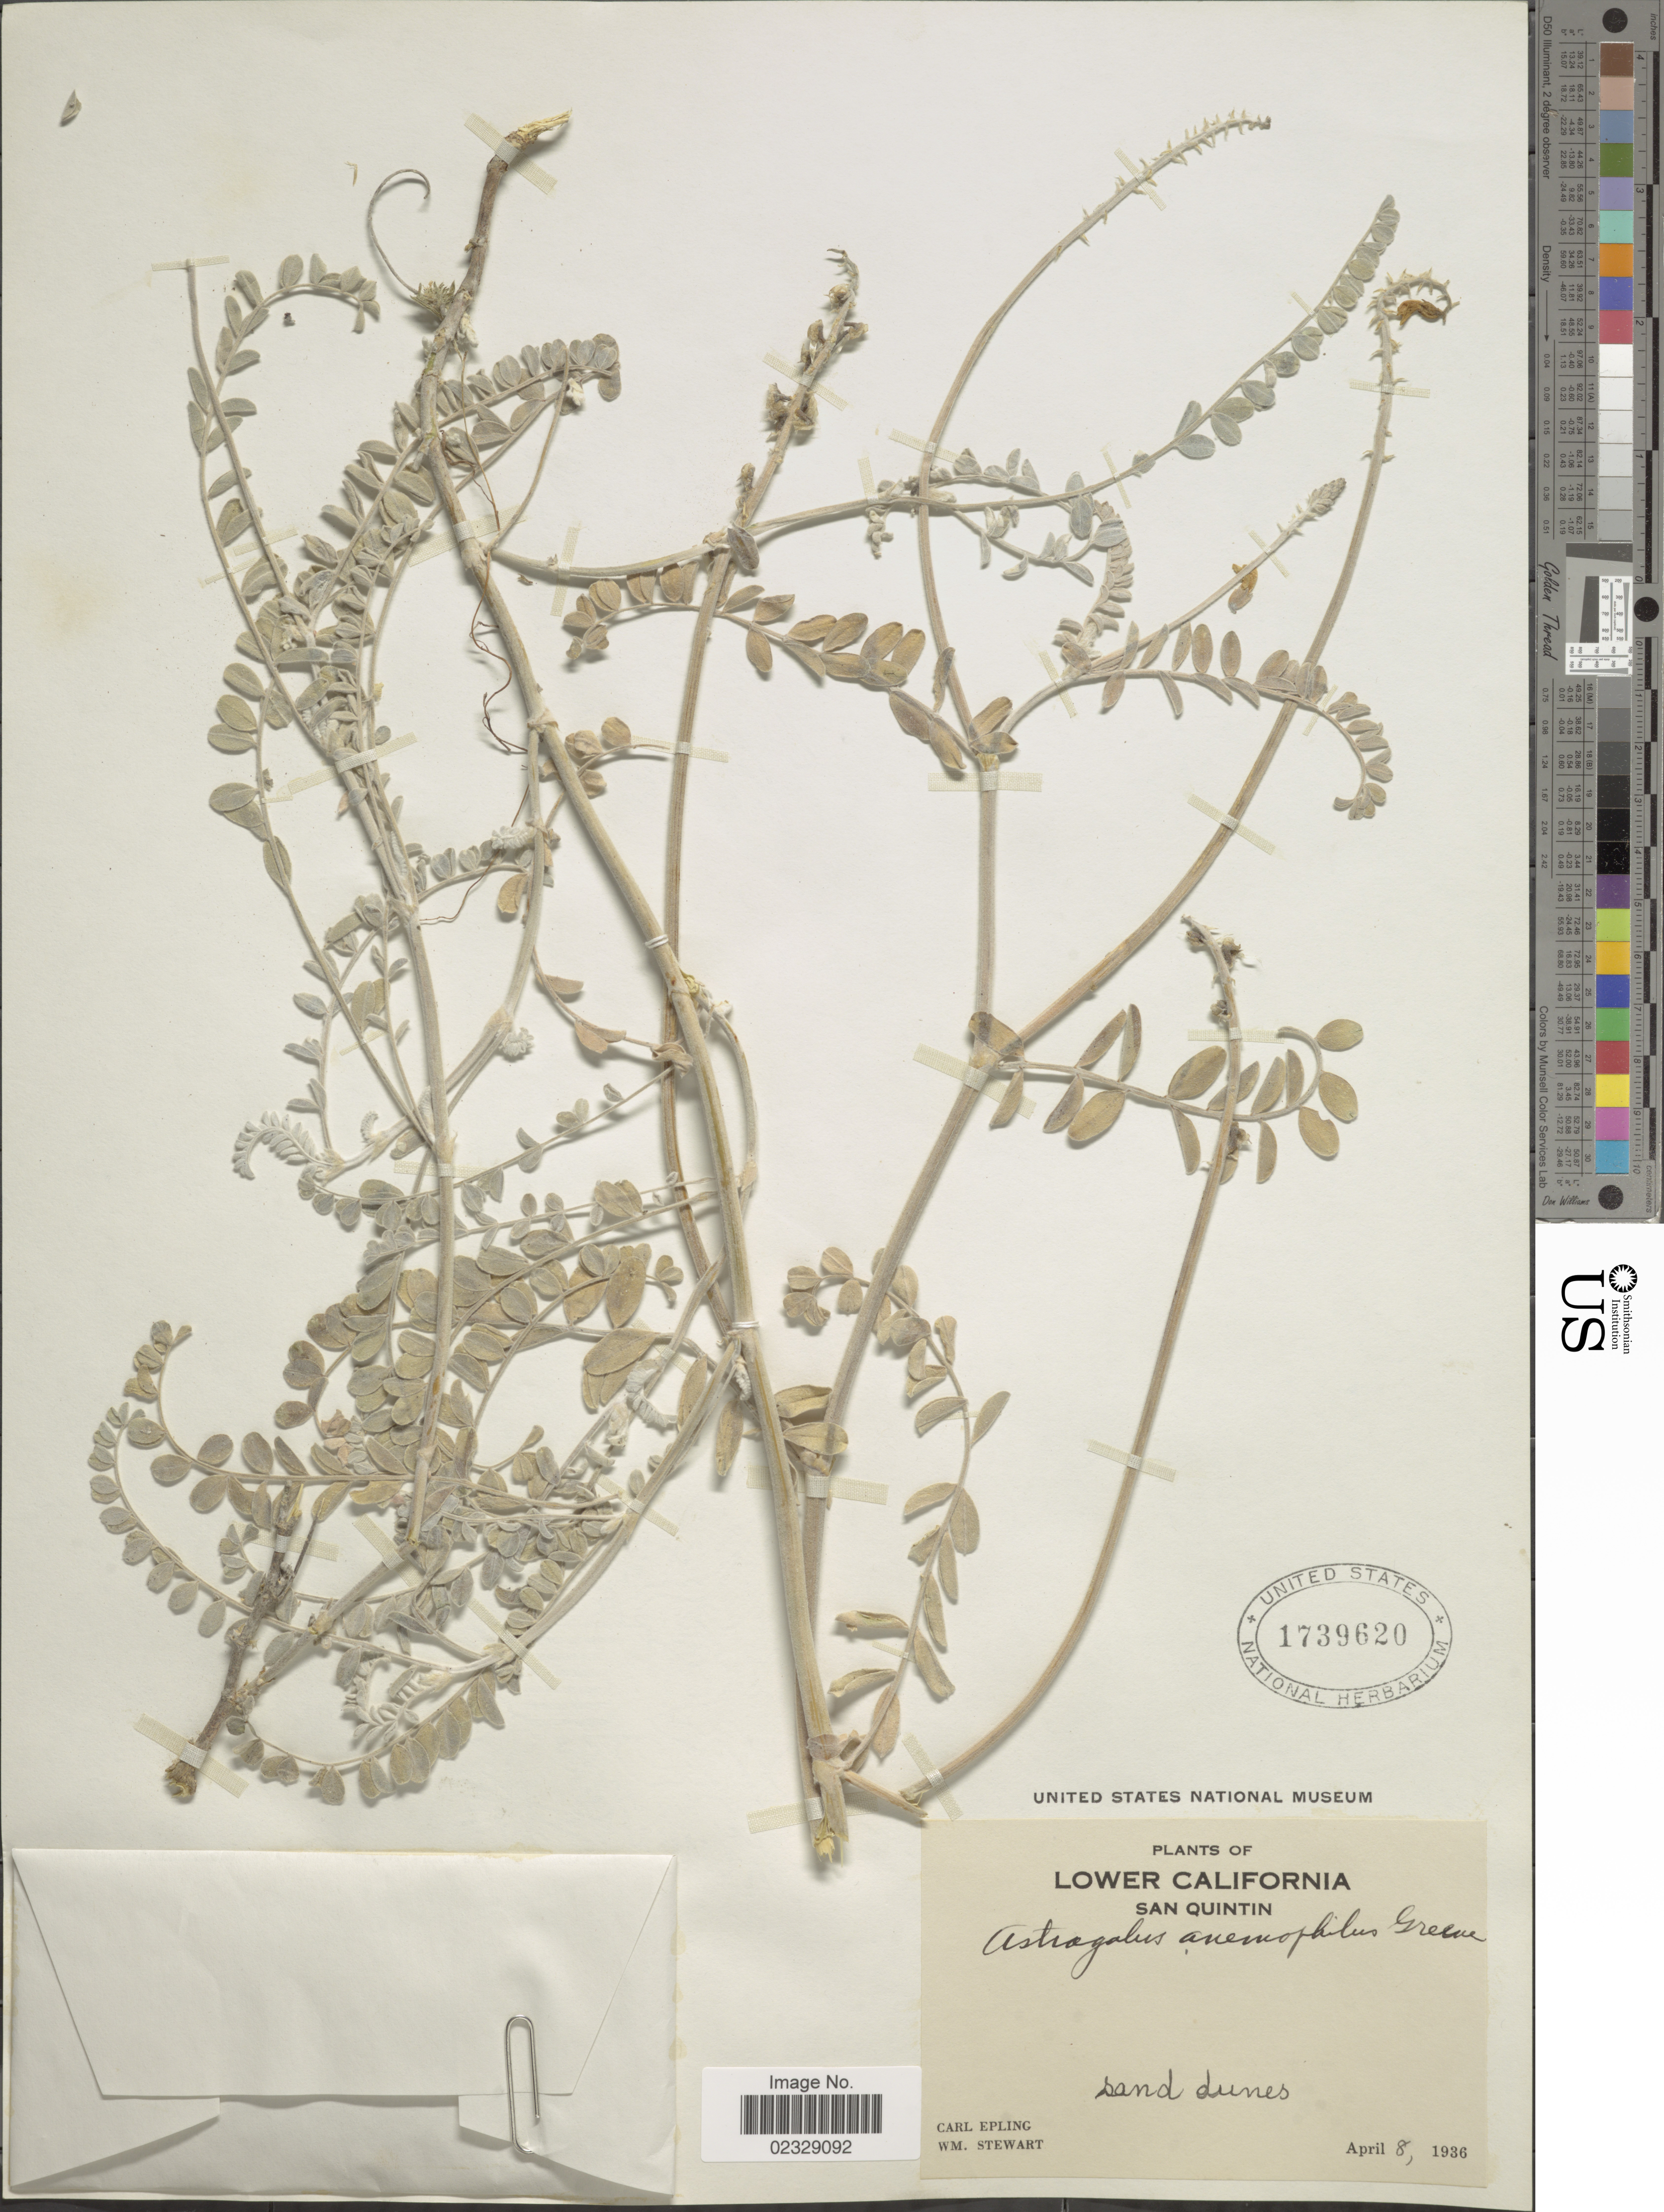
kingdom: Plantae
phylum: Tracheophyta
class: Magnoliopsida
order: Fabales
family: Fabaceae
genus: Astragalus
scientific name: Astragalus anemophilus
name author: Greene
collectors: C. C. Epling & W. Stewart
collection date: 1936-04-08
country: Mexico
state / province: Baja California Norte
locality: Lower California, San Quintin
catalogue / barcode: US 1739620